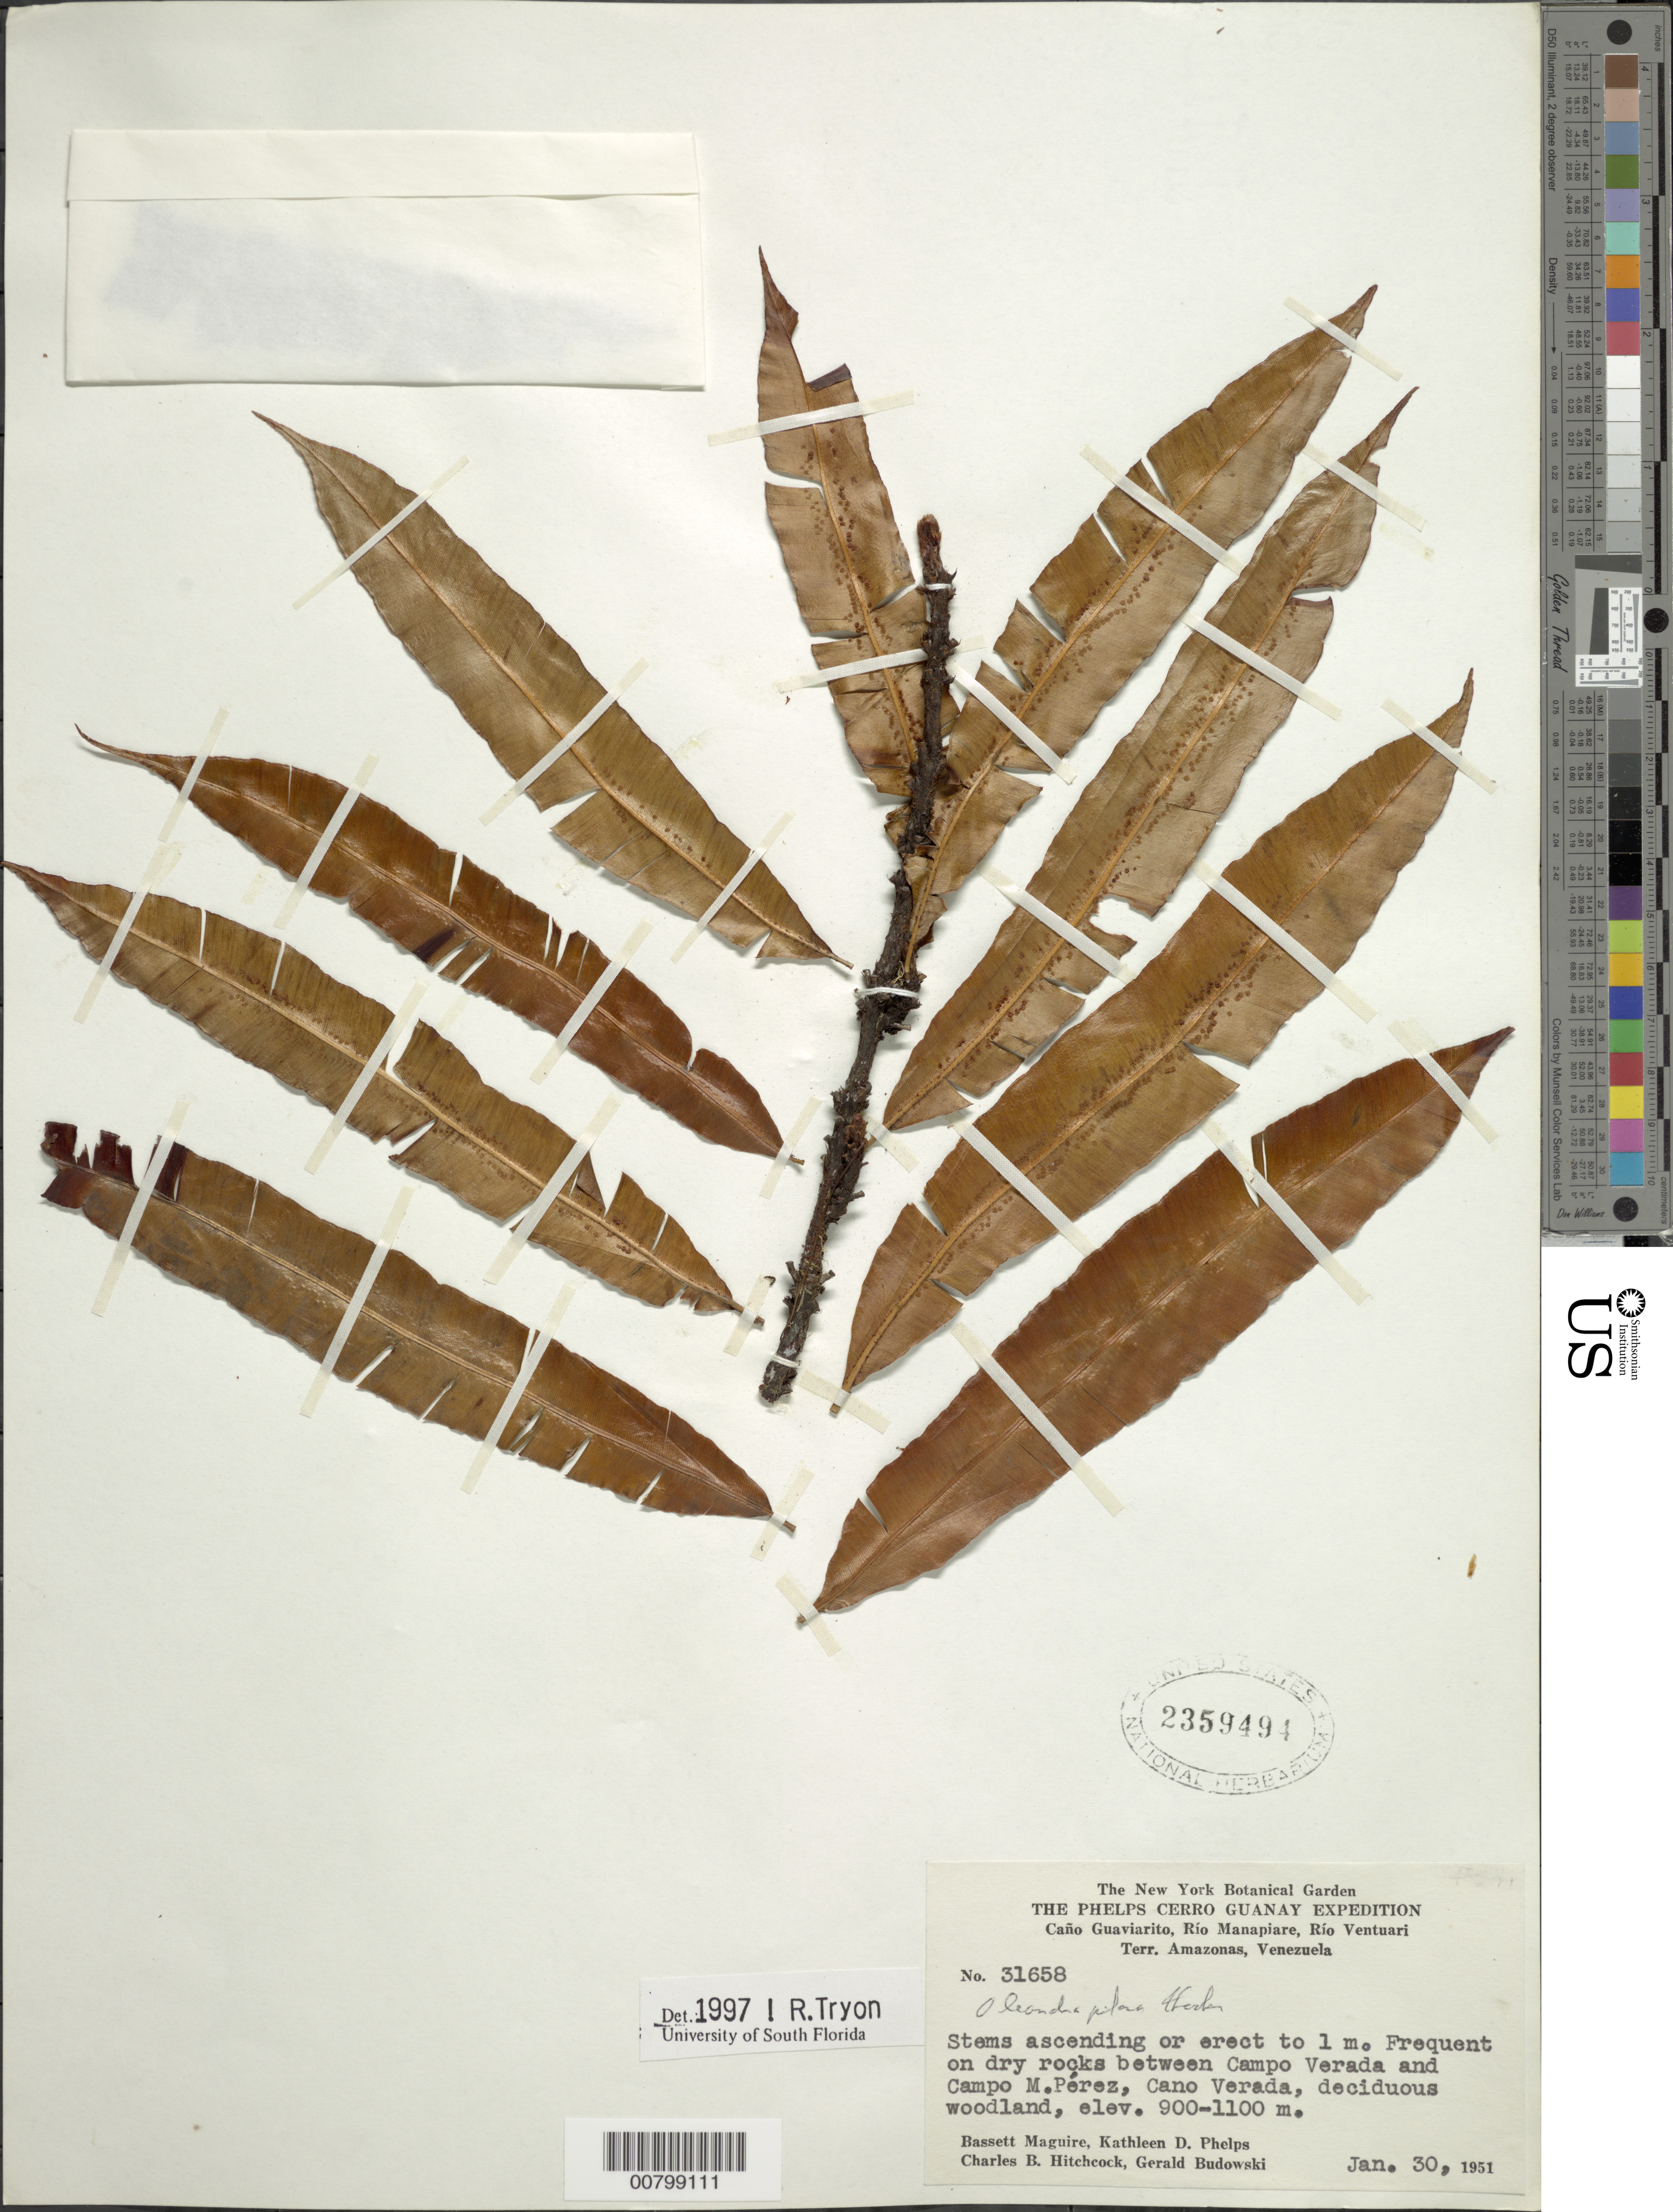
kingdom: Plantae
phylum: Tracheophyta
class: Polypodiopsida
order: Polypodiales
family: Oleandraceae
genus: Oleandra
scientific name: Oleandra pilosa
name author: Hook.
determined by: Tryon, Rolla M., Jr.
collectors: B. Maguire, K. D. Phelps, C. B. Hitchcock & G. Budowski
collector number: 31658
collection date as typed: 30-Jan-51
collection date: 1951-01-30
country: Venezuela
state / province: Amazonas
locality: Caño Verada, Campo Verada to Campo M. Perez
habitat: Deciduous woodland, on dry rocks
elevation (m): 900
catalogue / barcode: US 2359494